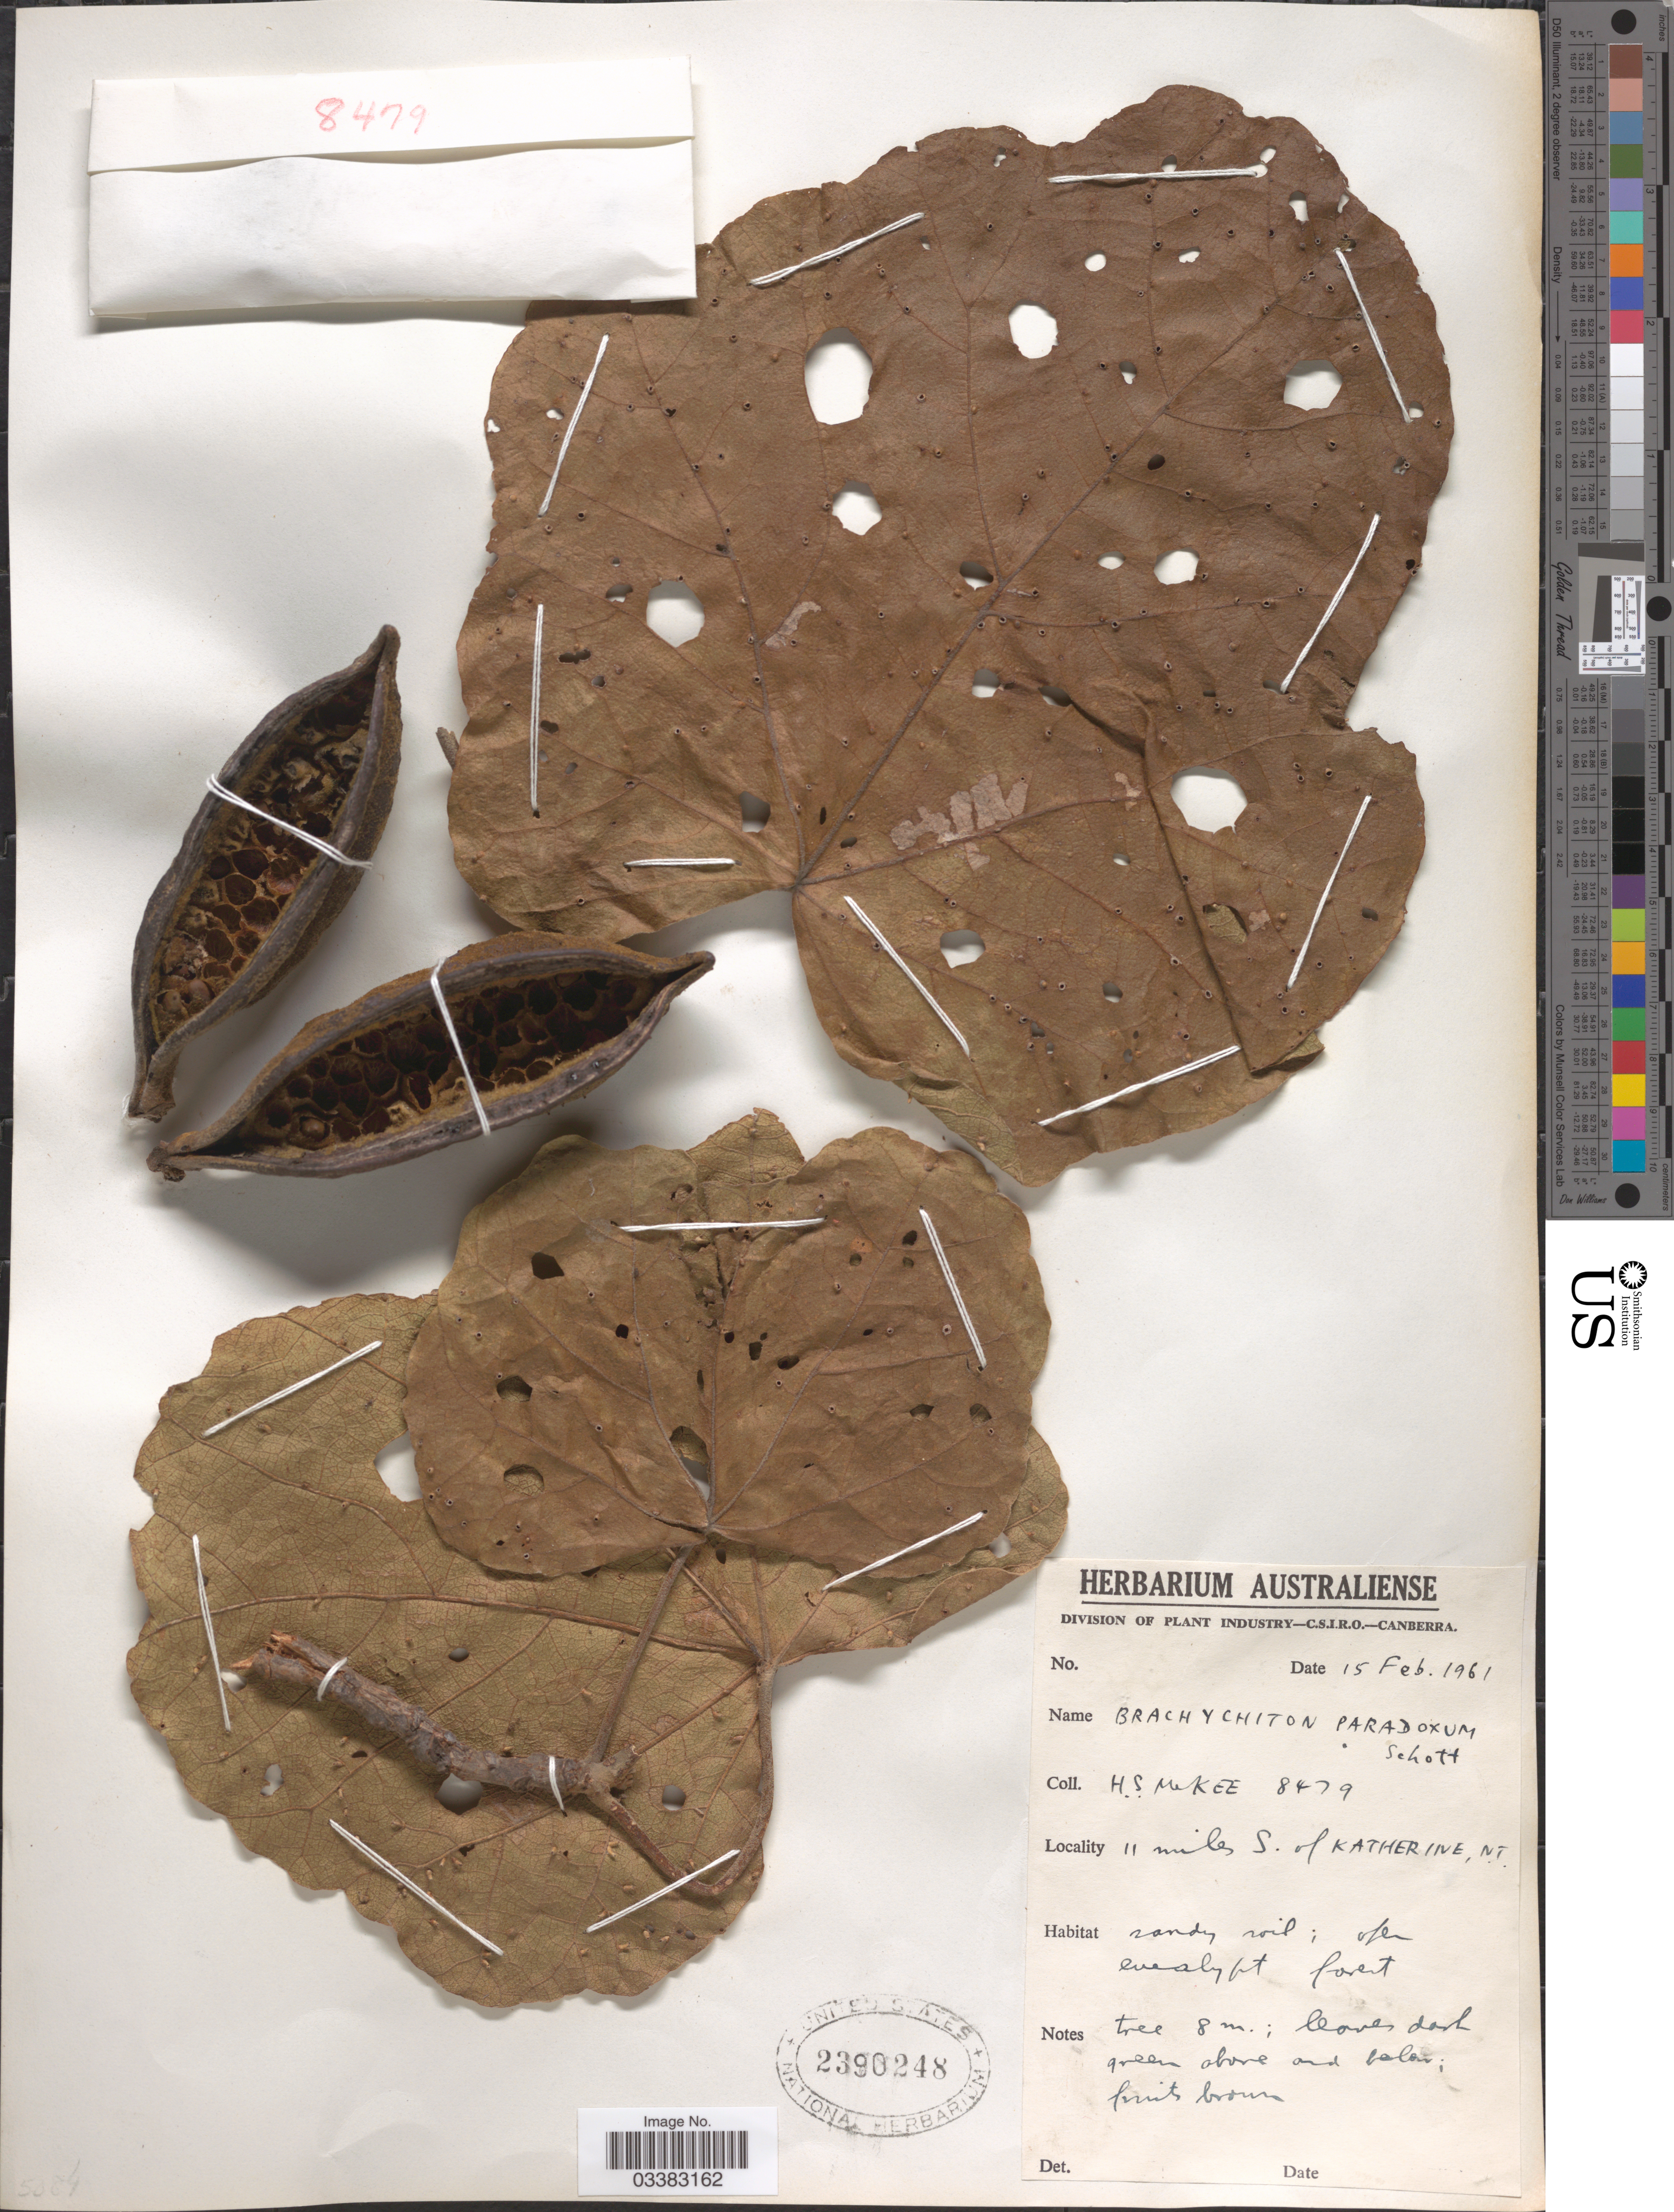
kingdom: Plantae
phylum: Tracheophyta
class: Magnoliopsida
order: Malvales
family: Malvaceae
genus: Brachychiton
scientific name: Brachychiton paradoxus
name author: Schott & Endl.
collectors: H. S. McKee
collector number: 8479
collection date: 1961-02-15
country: Australia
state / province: Northern Territory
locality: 11 miles S. of Katherine.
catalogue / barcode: US 2390248